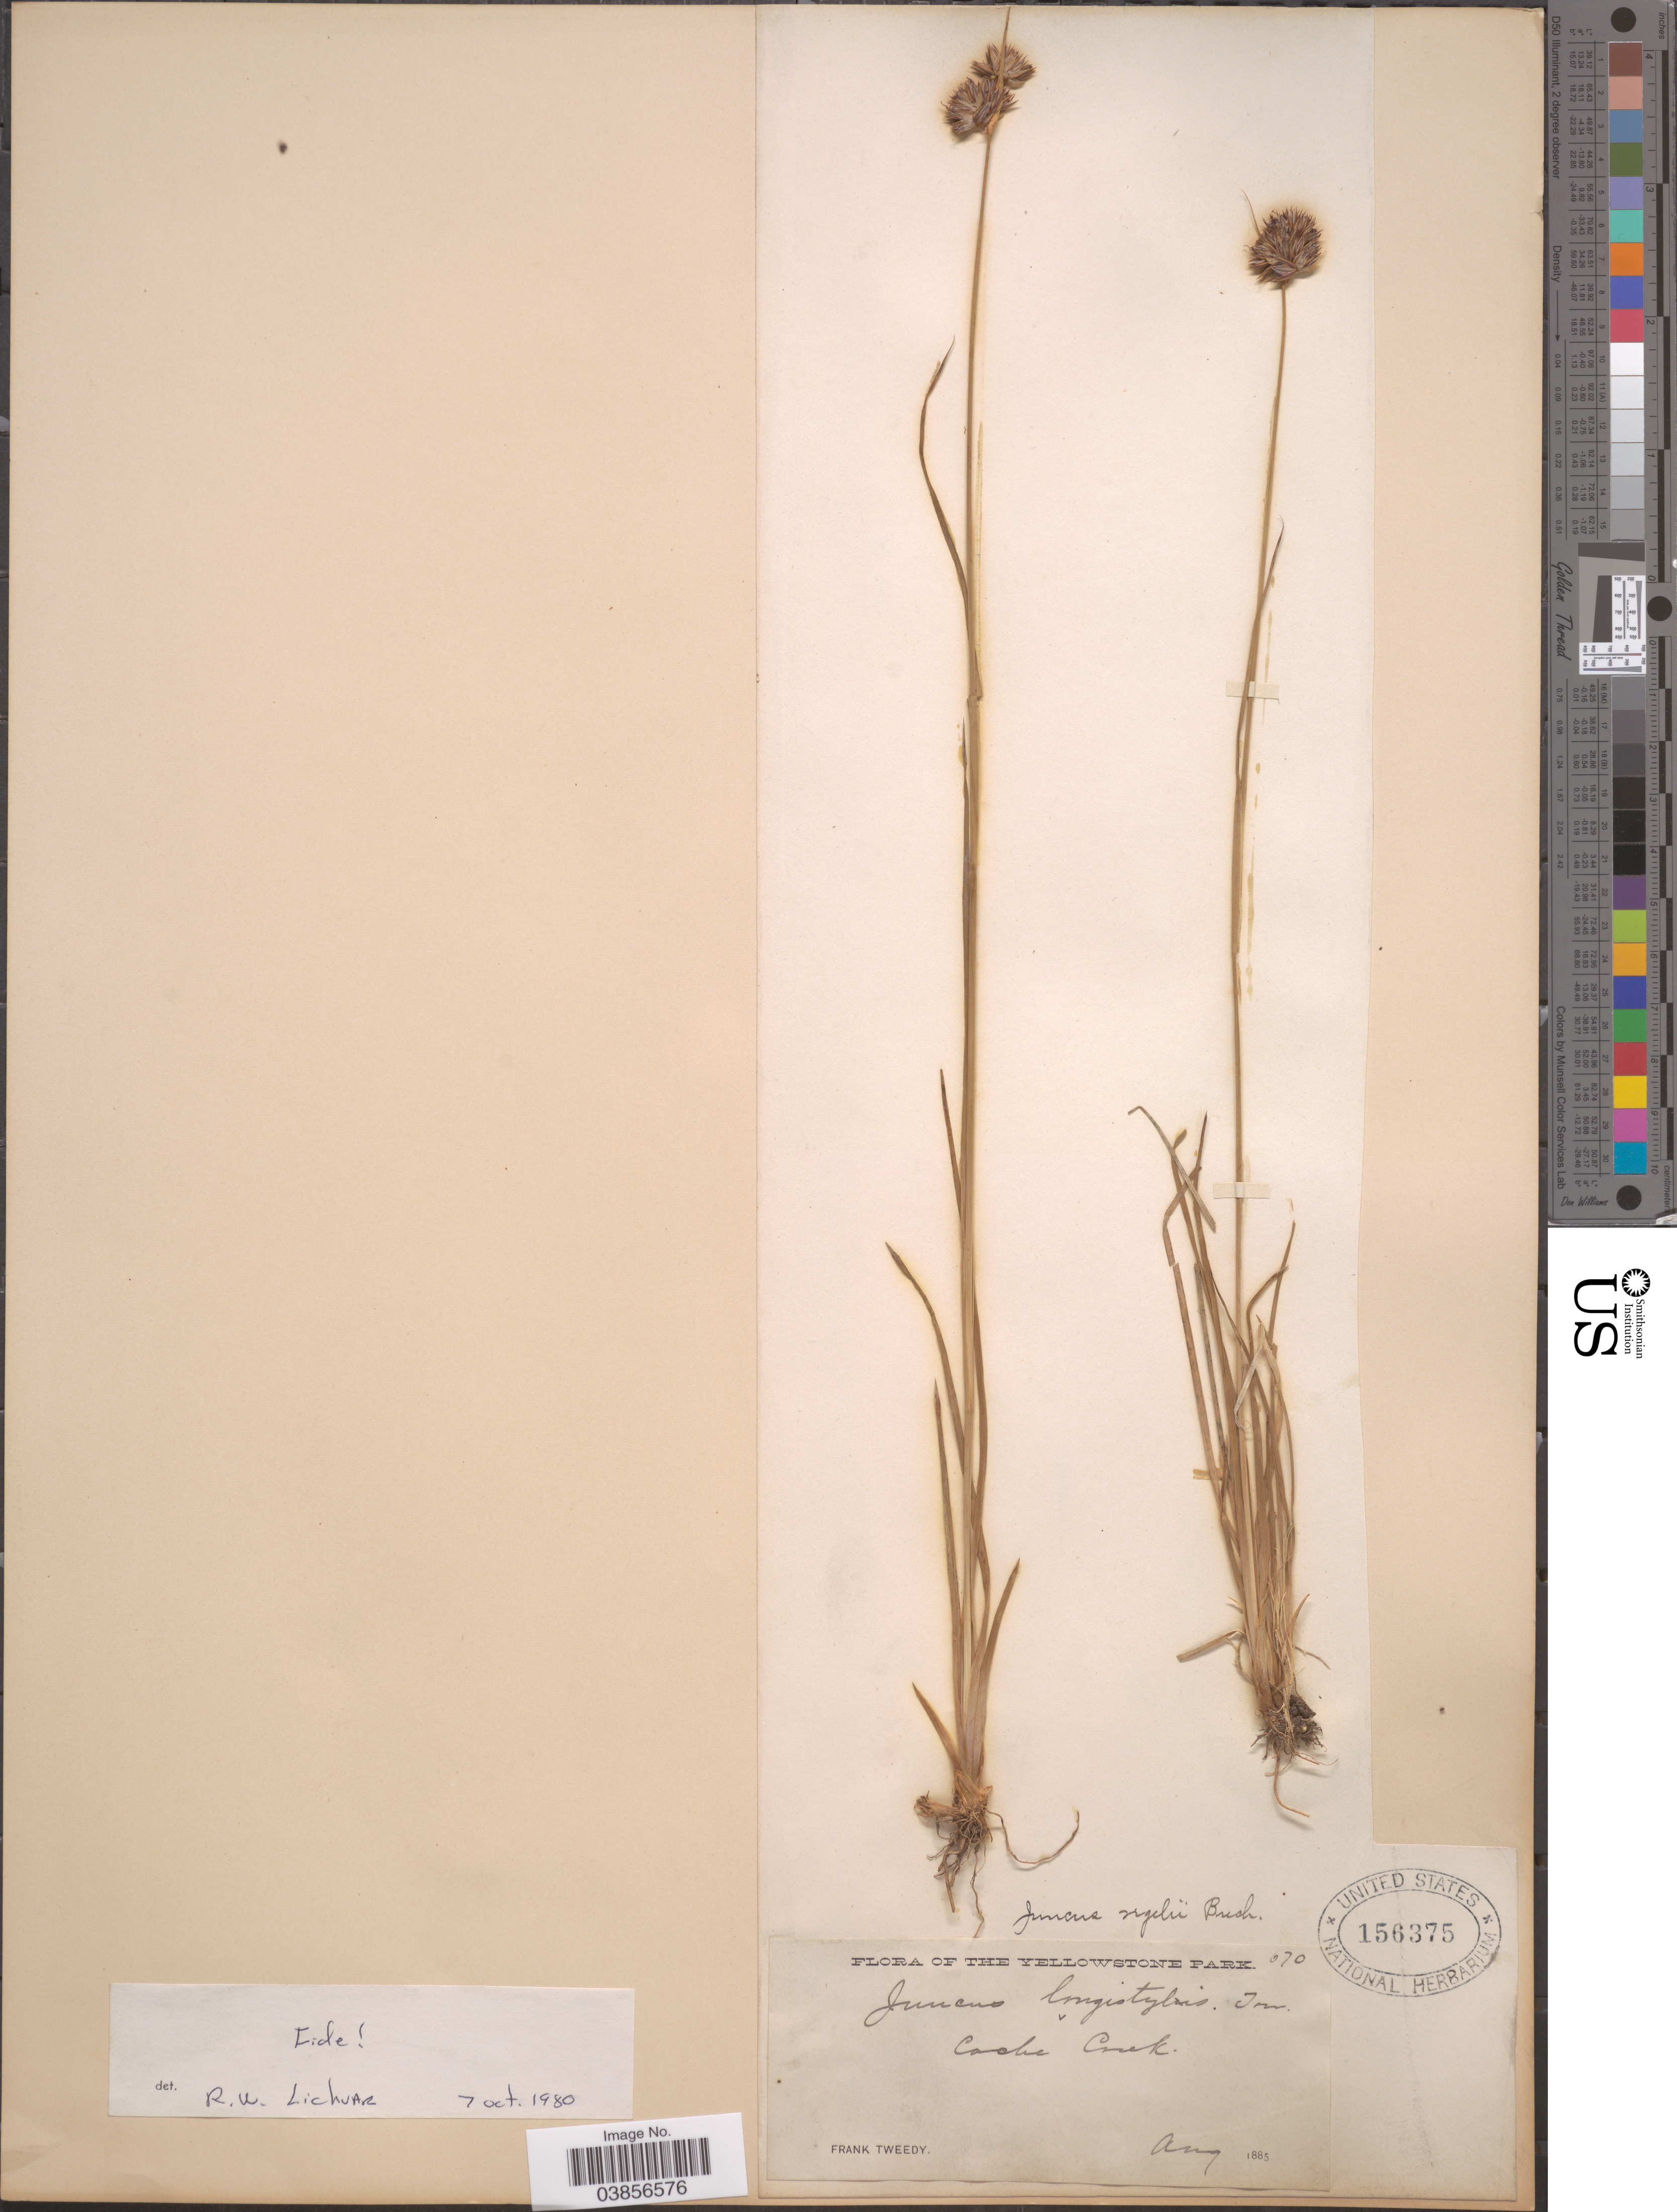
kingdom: Plantae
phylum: Tracheophyta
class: Liliopsida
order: Poales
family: Juncaceae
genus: Juncus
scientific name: Juncus regelii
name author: Buchenau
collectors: F. Tweedy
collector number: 670*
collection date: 1885-08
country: United States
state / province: Wyoming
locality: The Yellowstone Park. Cache Creek.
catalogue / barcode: US 156375